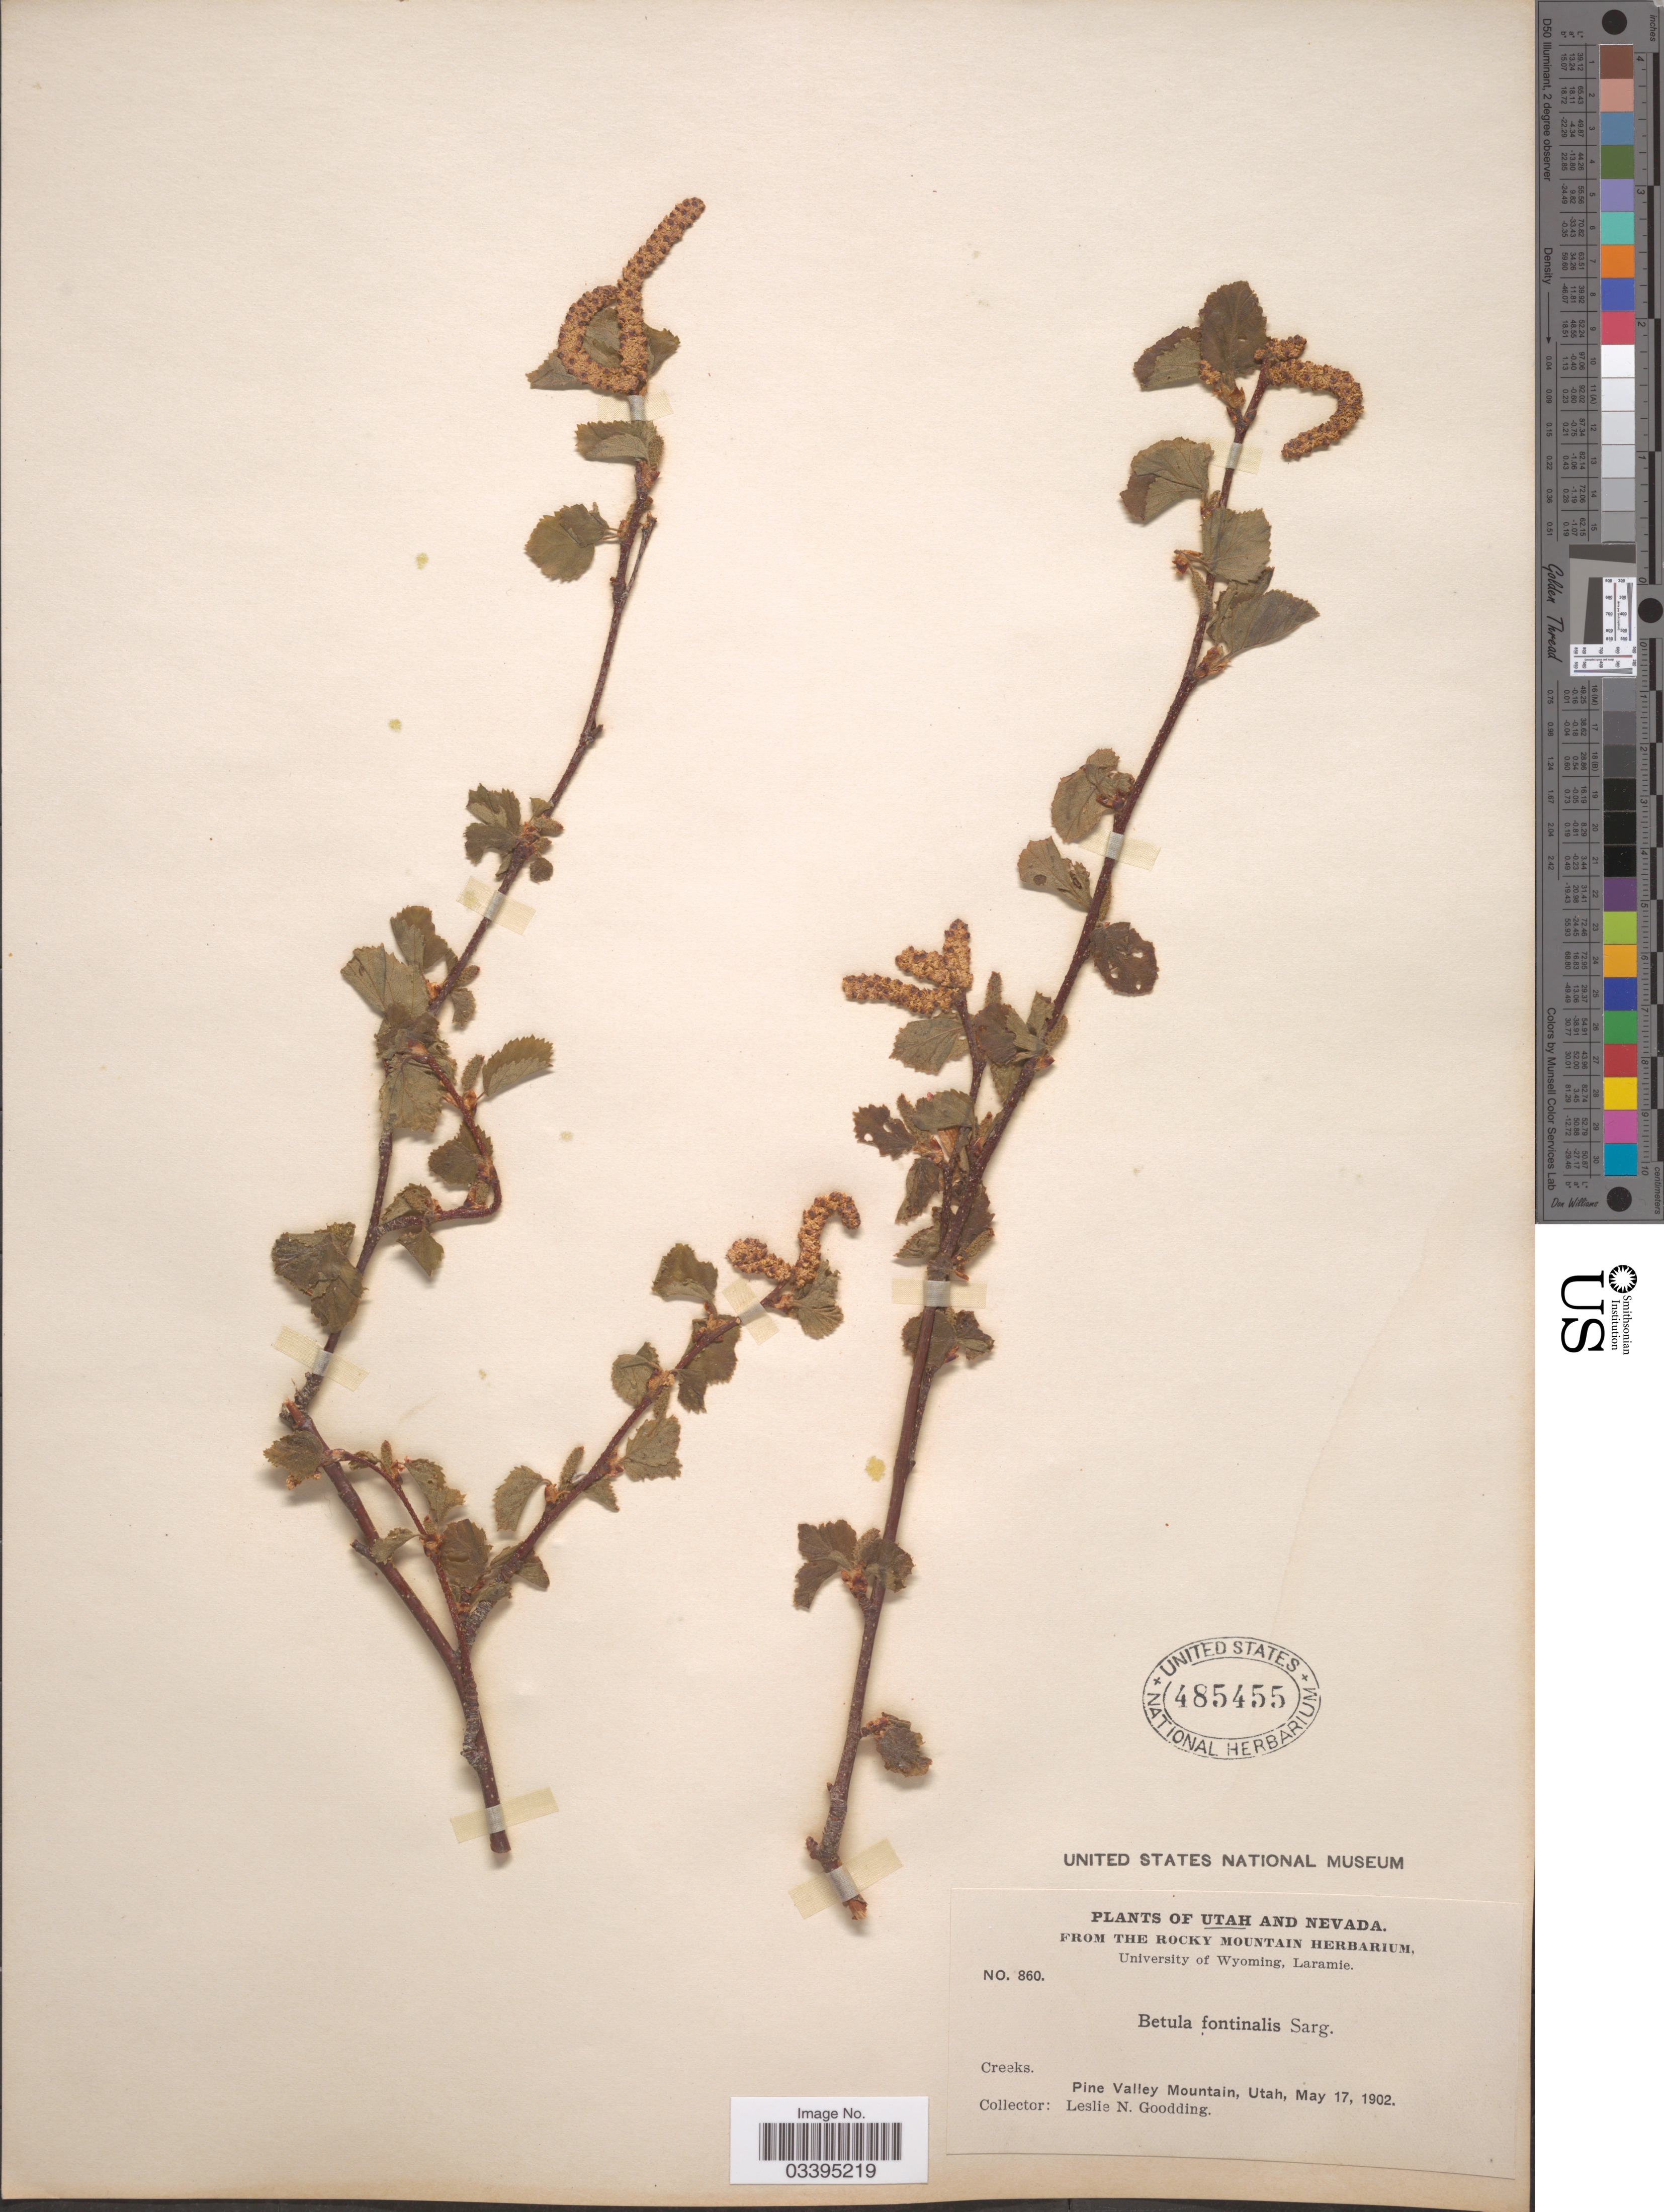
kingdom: Plantae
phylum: Tracheophyta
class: Magnoliopsida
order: Fagales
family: Betulaceae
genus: Betula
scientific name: Betula fontinalis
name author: Sarg.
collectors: L. N. Goodding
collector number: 860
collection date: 1902-05-17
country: United States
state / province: Utah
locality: Pine Valley Mountain.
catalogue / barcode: US 485455